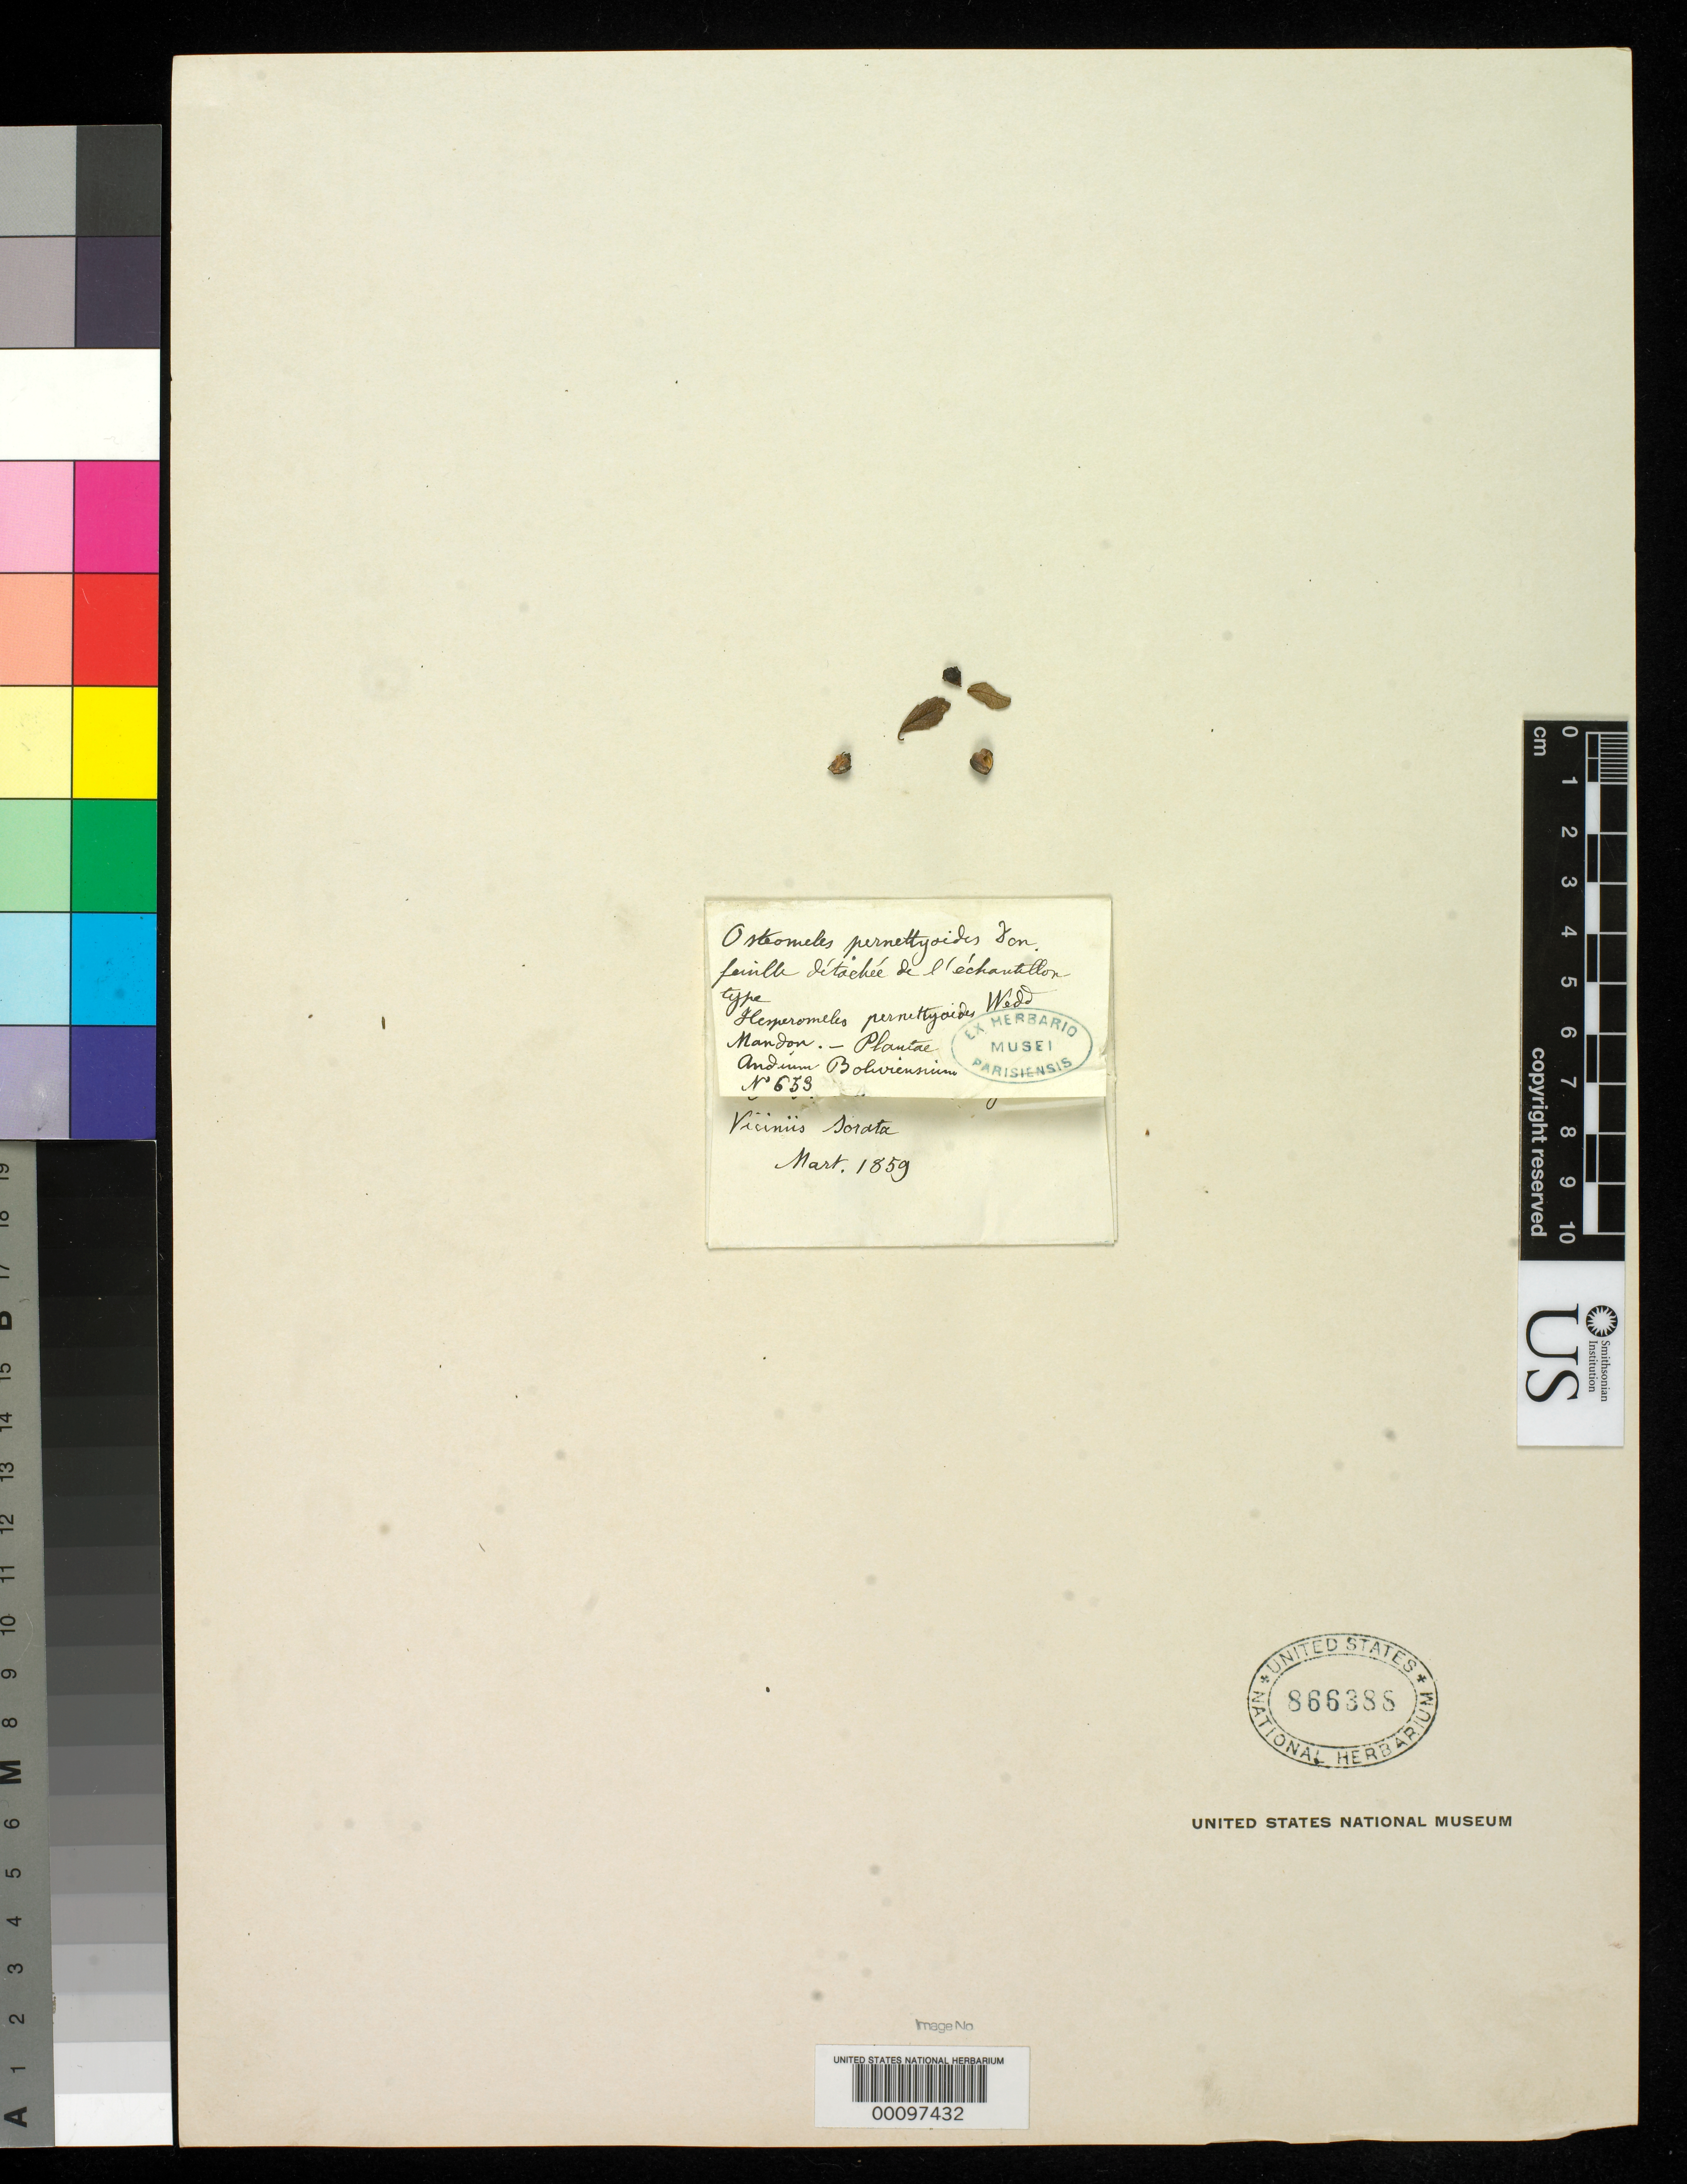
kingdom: Plantae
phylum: Tracheophyta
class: Magnoliopsida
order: Rosales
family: Rosaceae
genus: Hesperomeles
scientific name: Hesperomeles pernettyoides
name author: Wedd.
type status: Type Fragment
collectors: G. Mandon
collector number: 653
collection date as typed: Mar 1859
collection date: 1859-03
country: Bolivia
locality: Vic. Sorata.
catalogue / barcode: US 866388